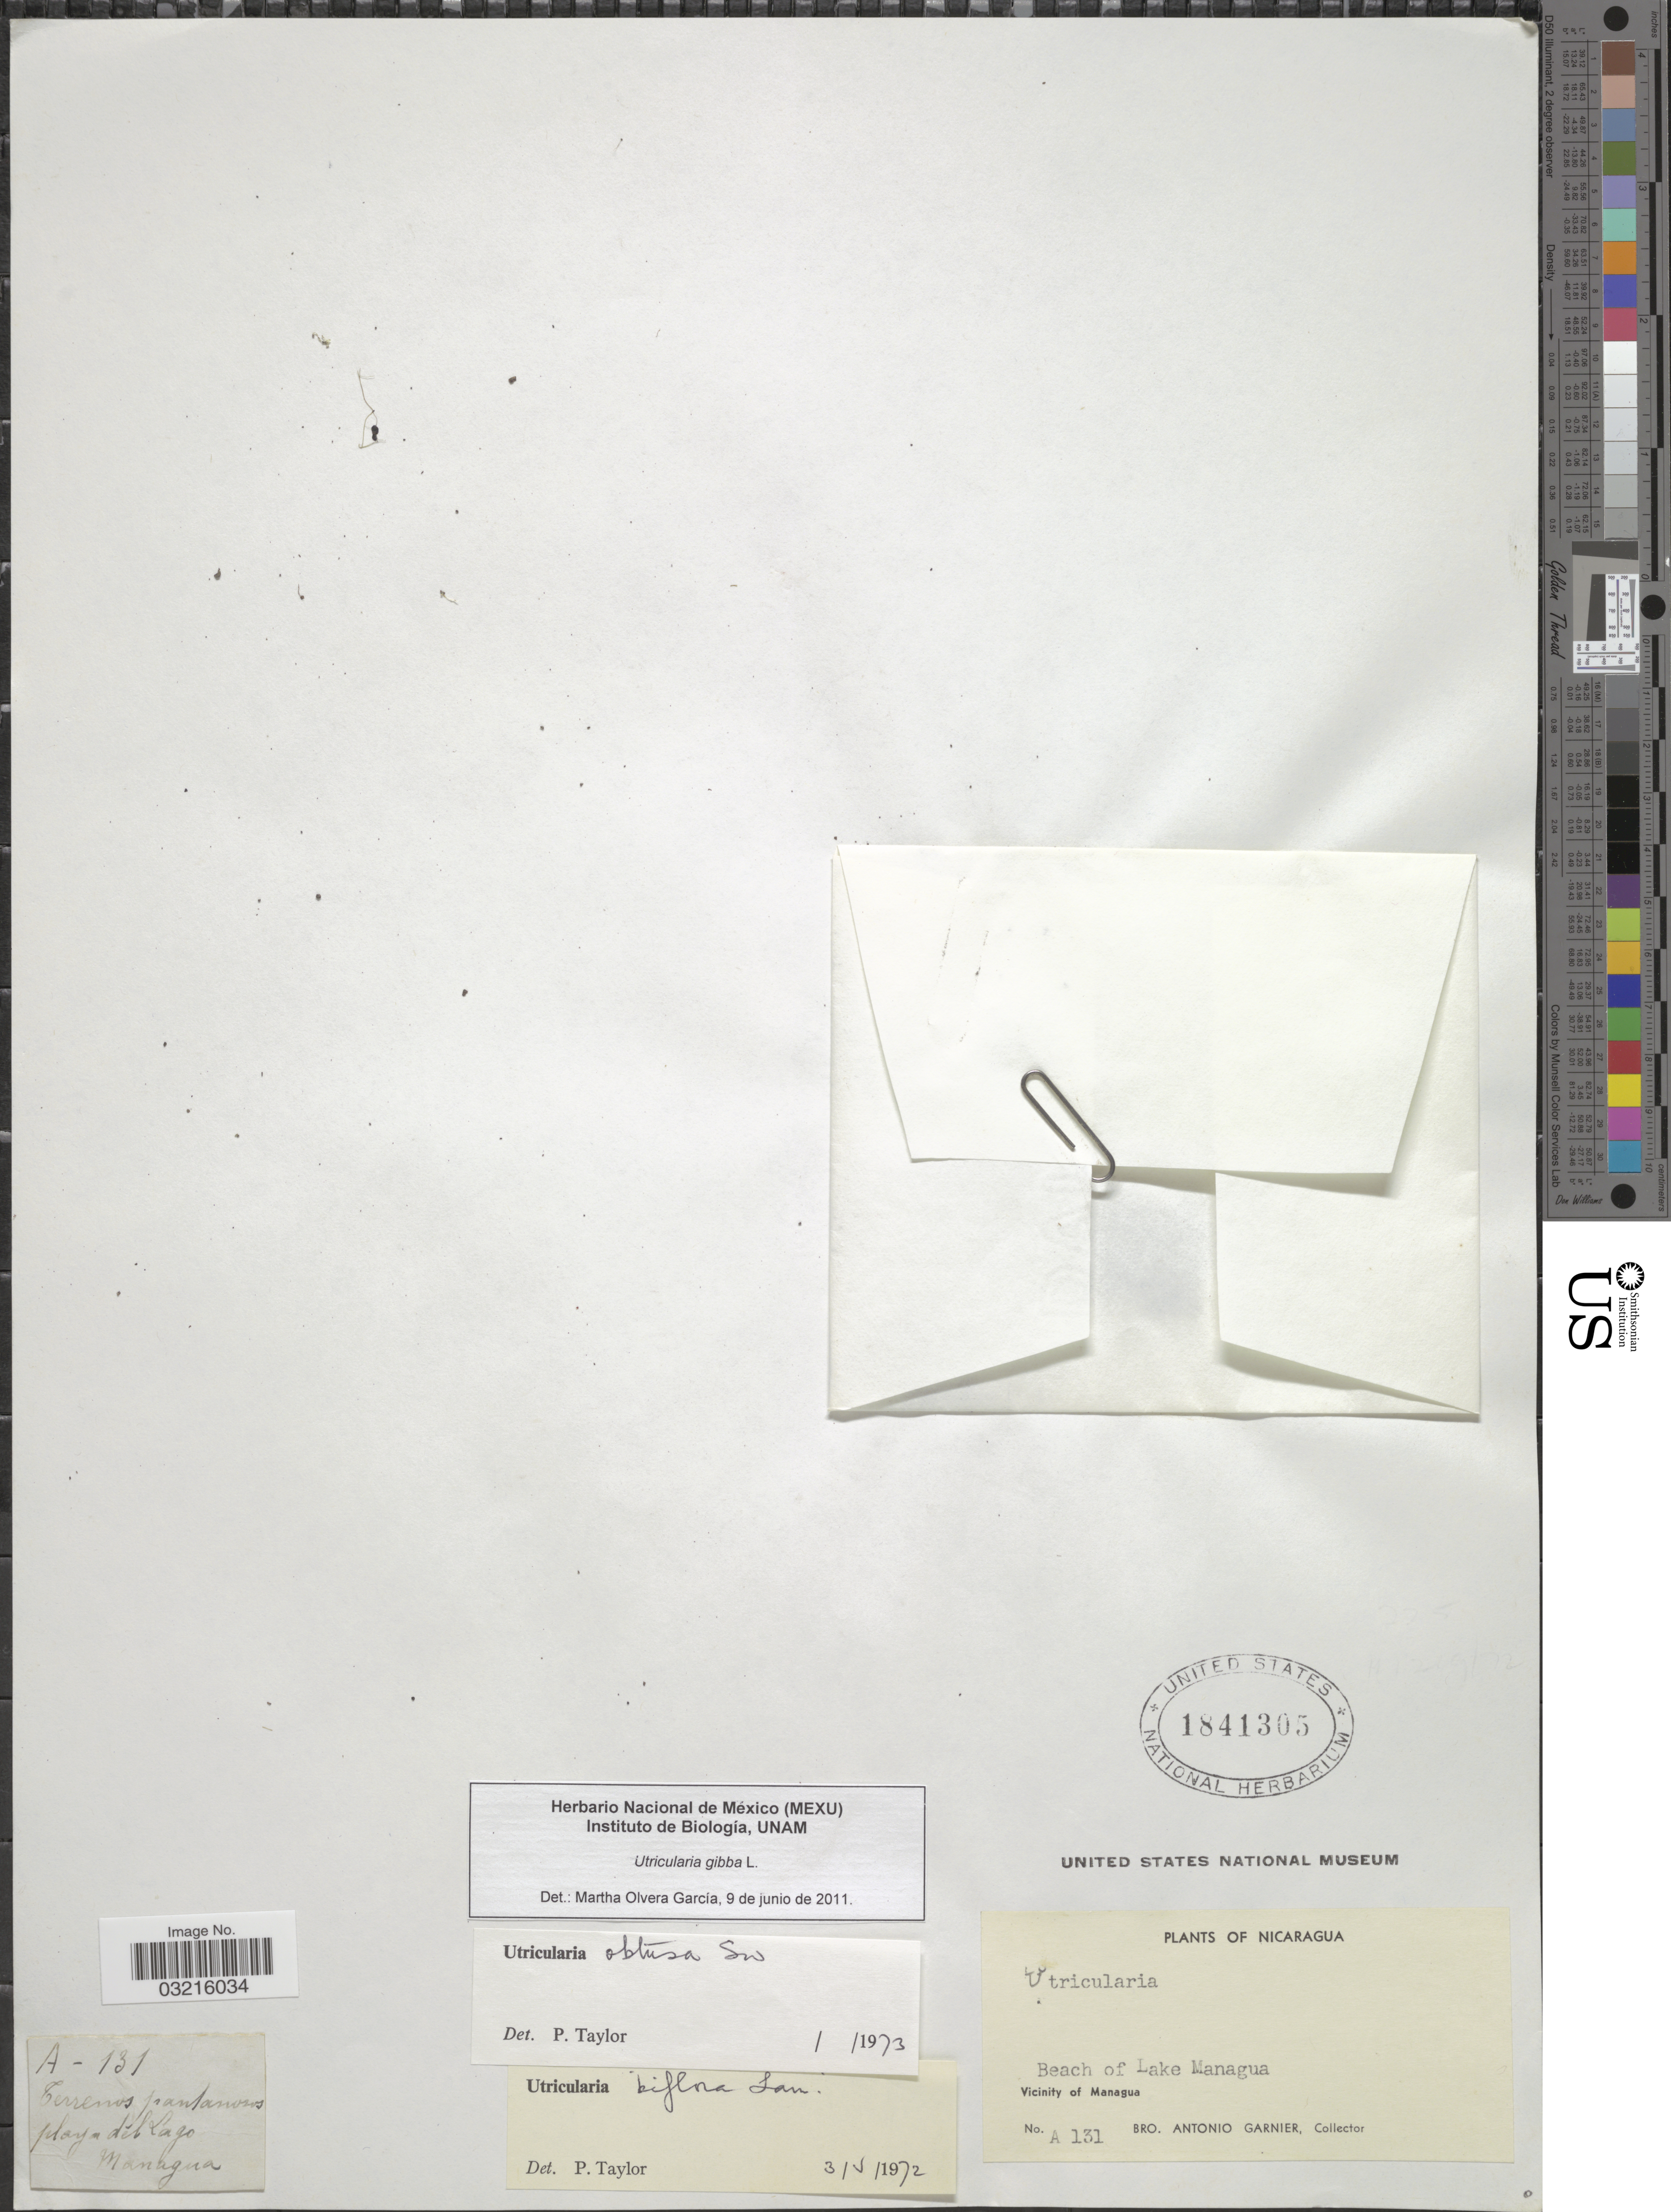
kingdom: Plantae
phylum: Tracheophyta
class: Magnoliopsida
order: Lamiales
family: Lentibulariaceae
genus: Utricularia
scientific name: Utricularia gibba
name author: L.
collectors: Bro. A. Garnier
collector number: A131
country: Nicaragua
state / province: Managua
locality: Beach of Lake Managua, Vicinity of Managua.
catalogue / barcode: US 1841305